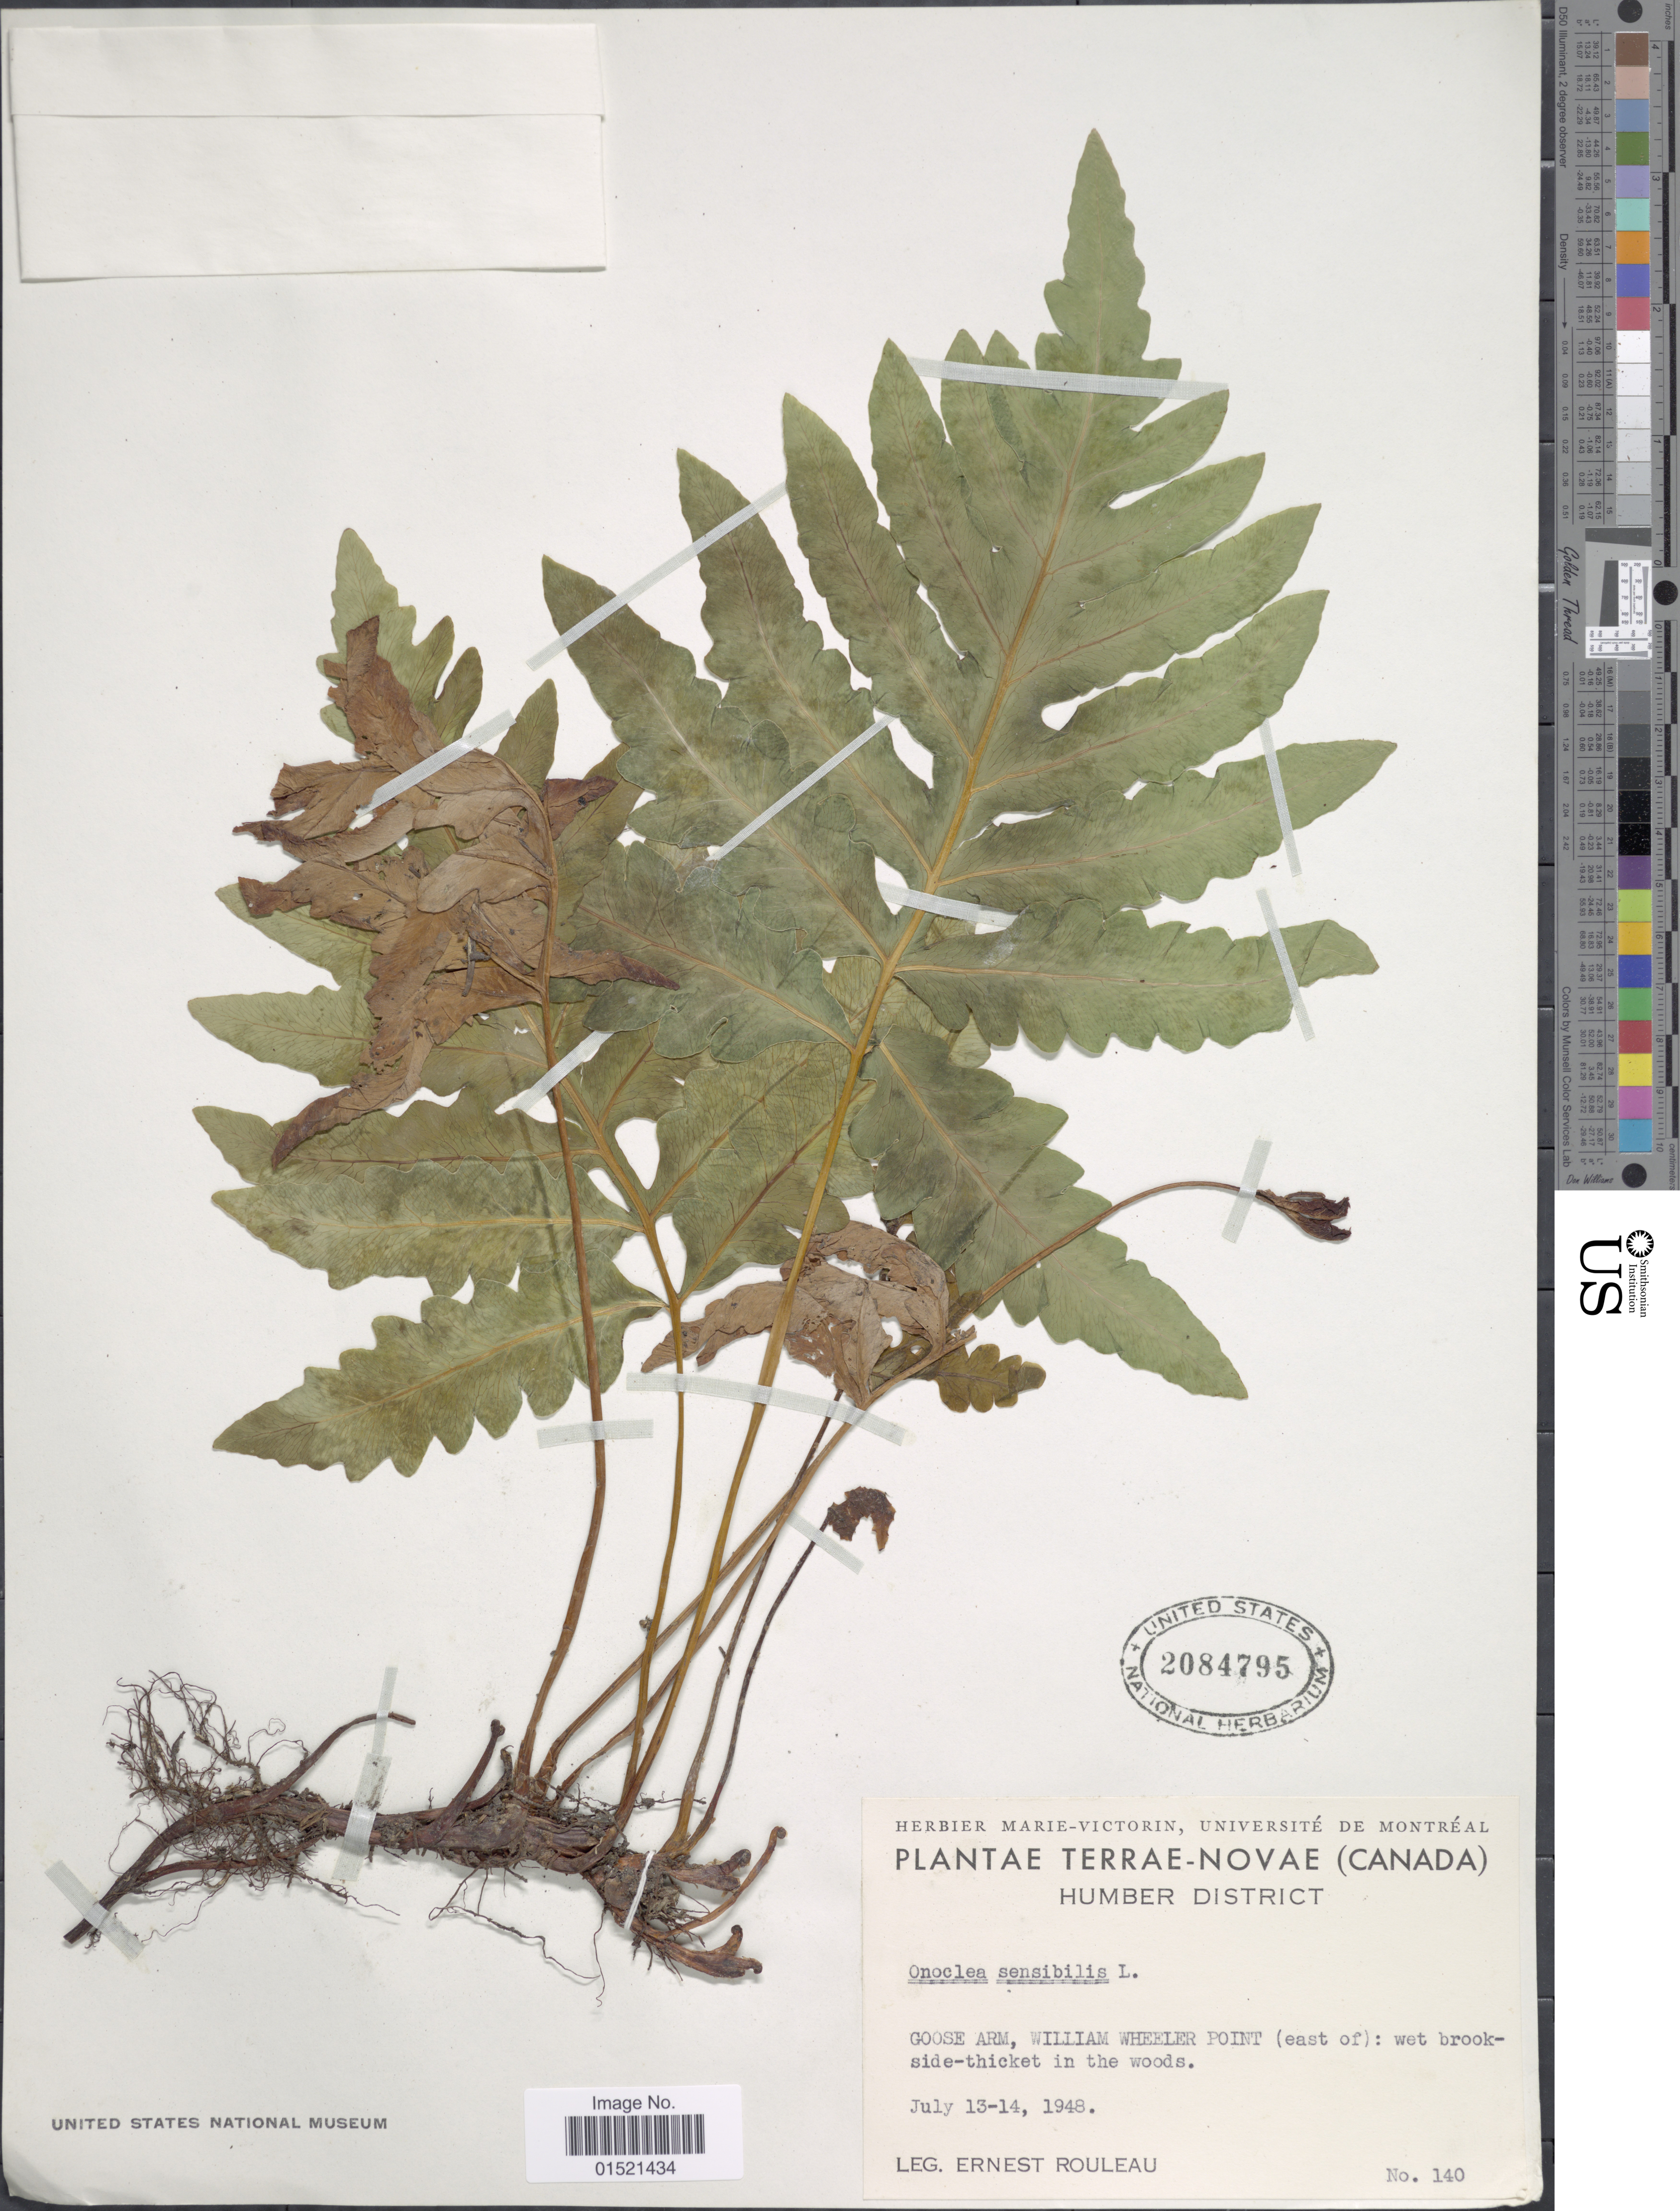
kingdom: Plantae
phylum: Tracheophyta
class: Polypodiopsida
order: Polypodiales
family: Onocleaceae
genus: Onoclea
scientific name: Onoclea sensibilis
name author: L.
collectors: J. Rouleau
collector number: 140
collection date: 1948-07-13/1948-07-14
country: Canada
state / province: Newfoundland and Labrador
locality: Terrae-Novae, Humber District, Goose Arm, William Wheeler point (east of): wet brookside-thicket in the woods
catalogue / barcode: US 2084795